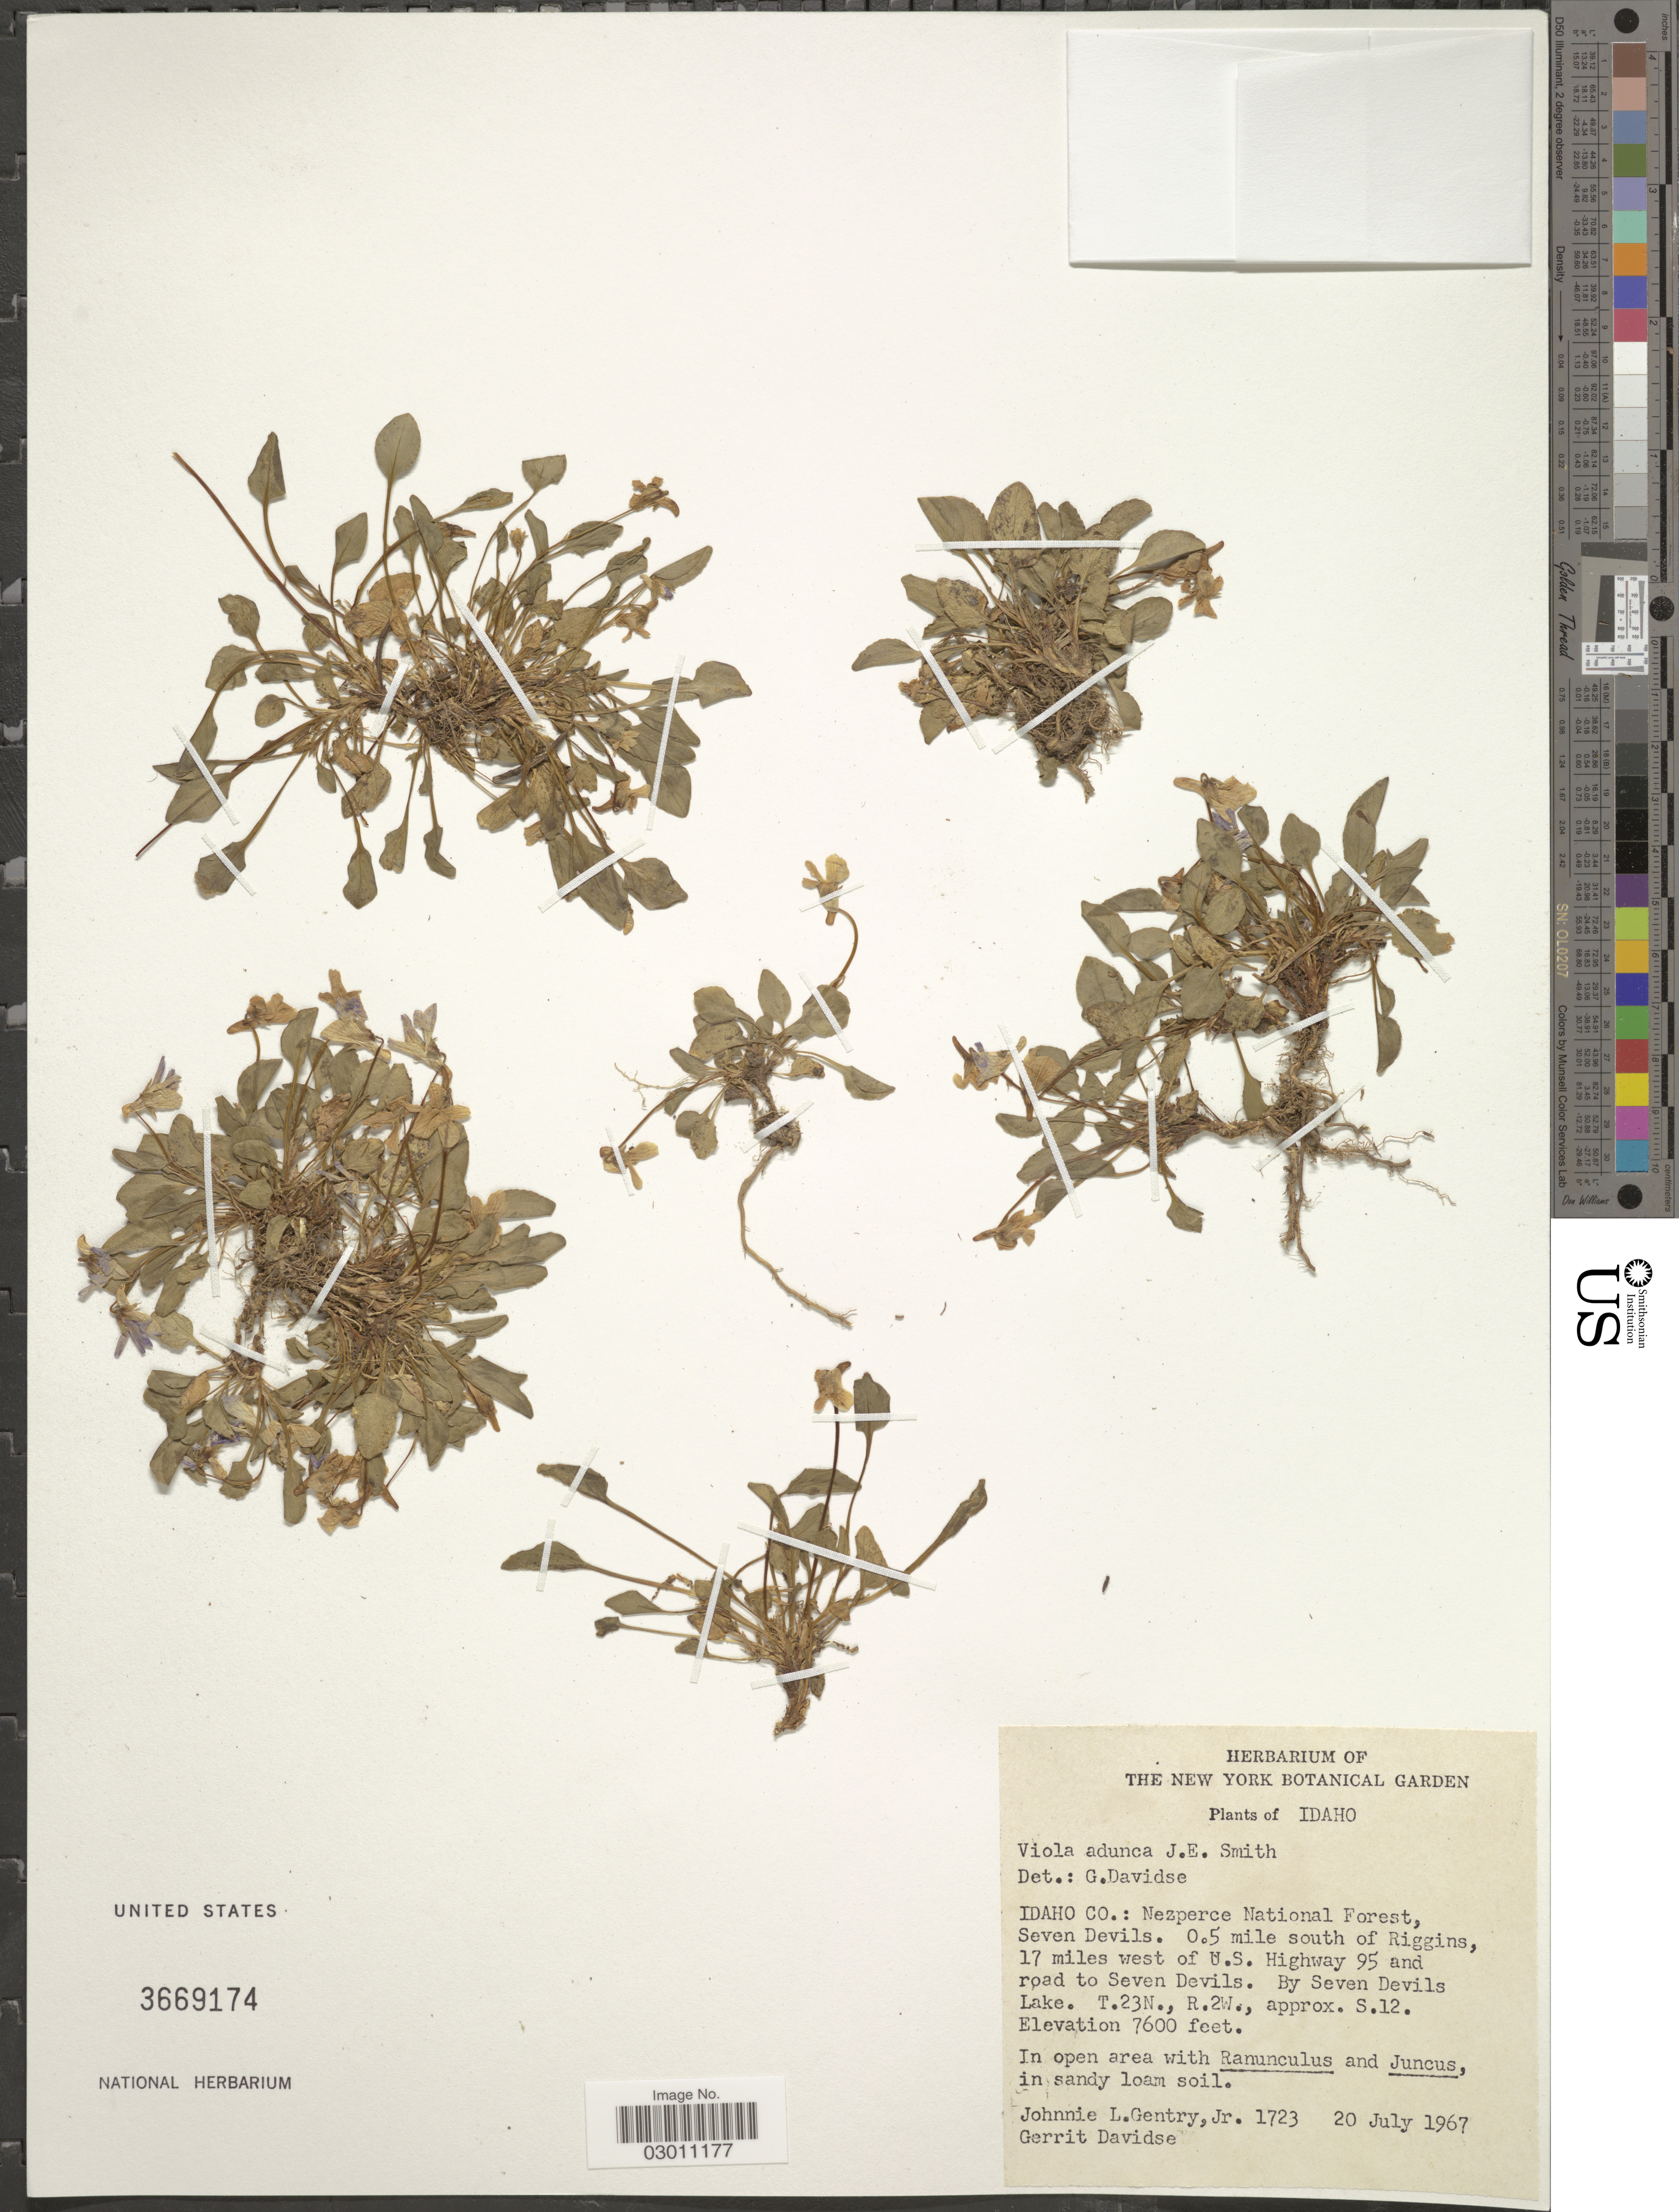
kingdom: Plantae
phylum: Tracheophyta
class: Magnoliopsida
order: Malpighiales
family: Violaceae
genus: Viola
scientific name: Viola adunca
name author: Sm.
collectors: J. L. Gentry & G. Davidse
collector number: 1723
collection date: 1967-07-20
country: United States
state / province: Idaho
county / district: Idaho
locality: Nez Perce National Forest, Seven Devils. 0.5 mile S of Riggins, 17 miles W of U.S. Highway 95 and road to Seven Devils. By Seven Devils Lake. T.23N., R.2W., approx. S.12.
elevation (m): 2316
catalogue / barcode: US 3669174